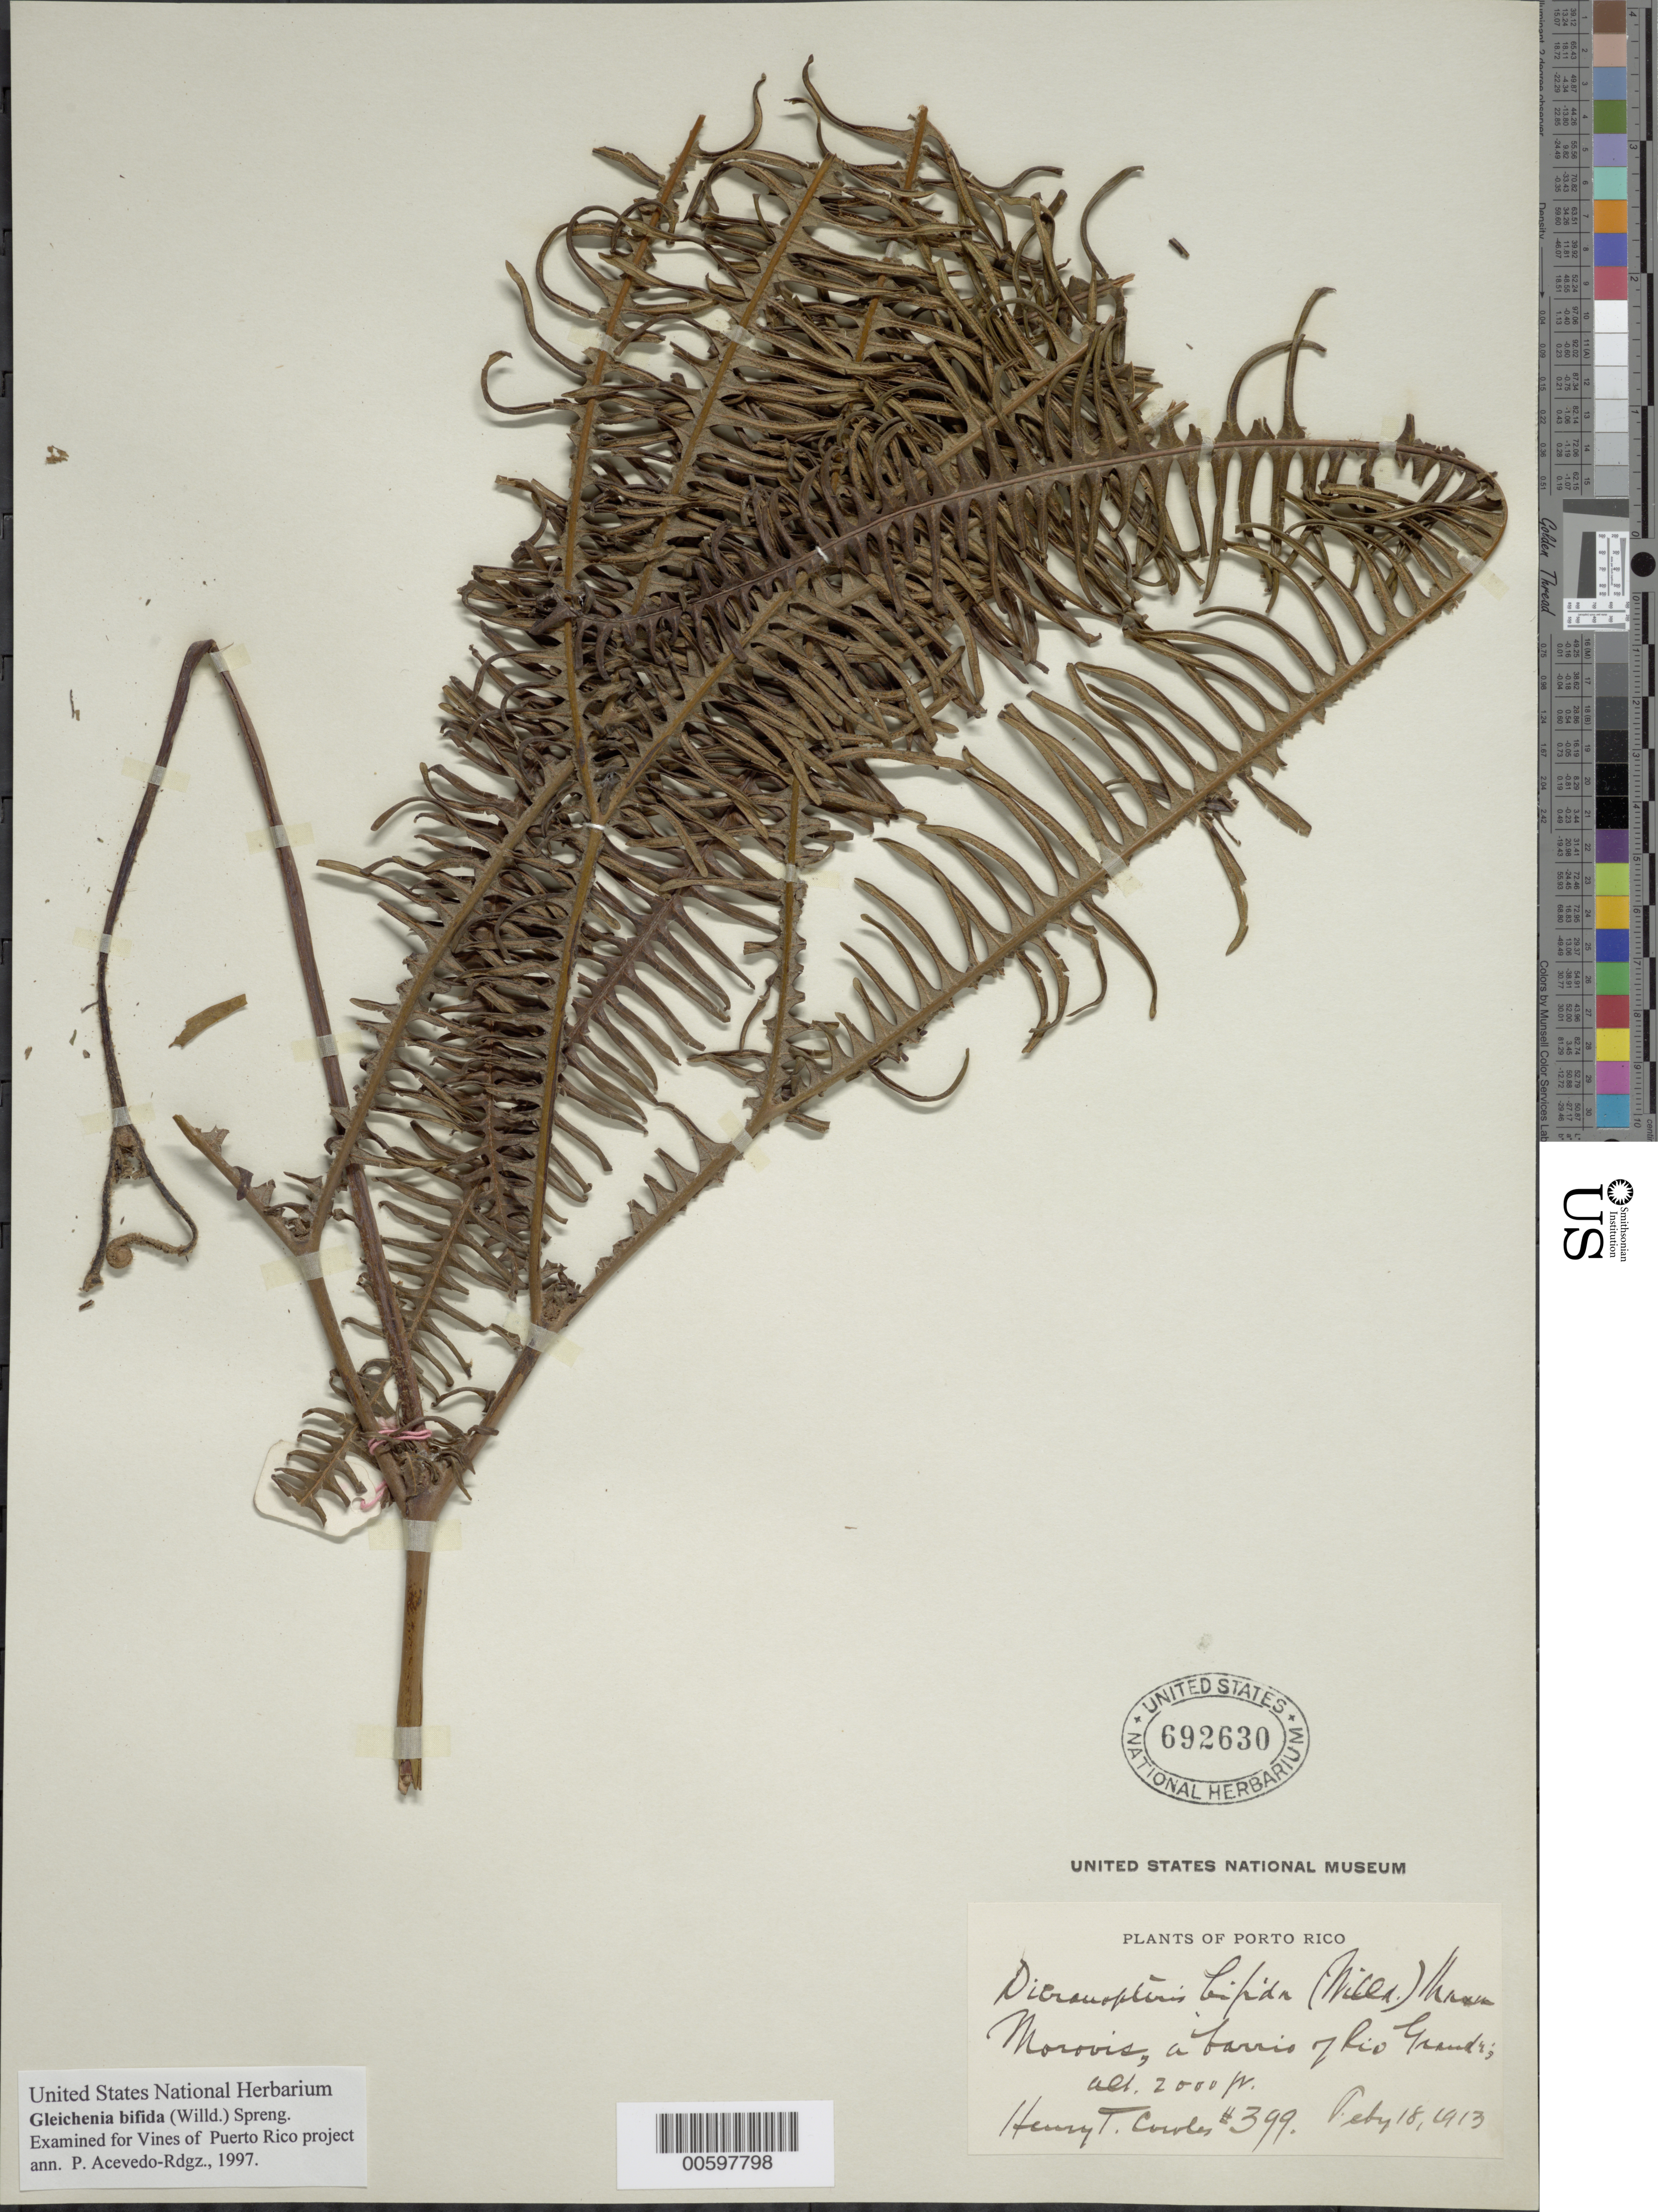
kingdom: Plantae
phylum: Tracheophyta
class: Polypodiopsida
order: Gleicheniales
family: Gleicheniaceae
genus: Sticherus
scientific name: Sticherus bifidus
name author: (Willd.) Ching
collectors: H. Cowles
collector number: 399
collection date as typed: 18 Feb 1913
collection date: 1913-02-18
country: Puerto Rico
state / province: Río Grande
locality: Morovis, a barrio of Rio Grande.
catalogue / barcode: US 692630